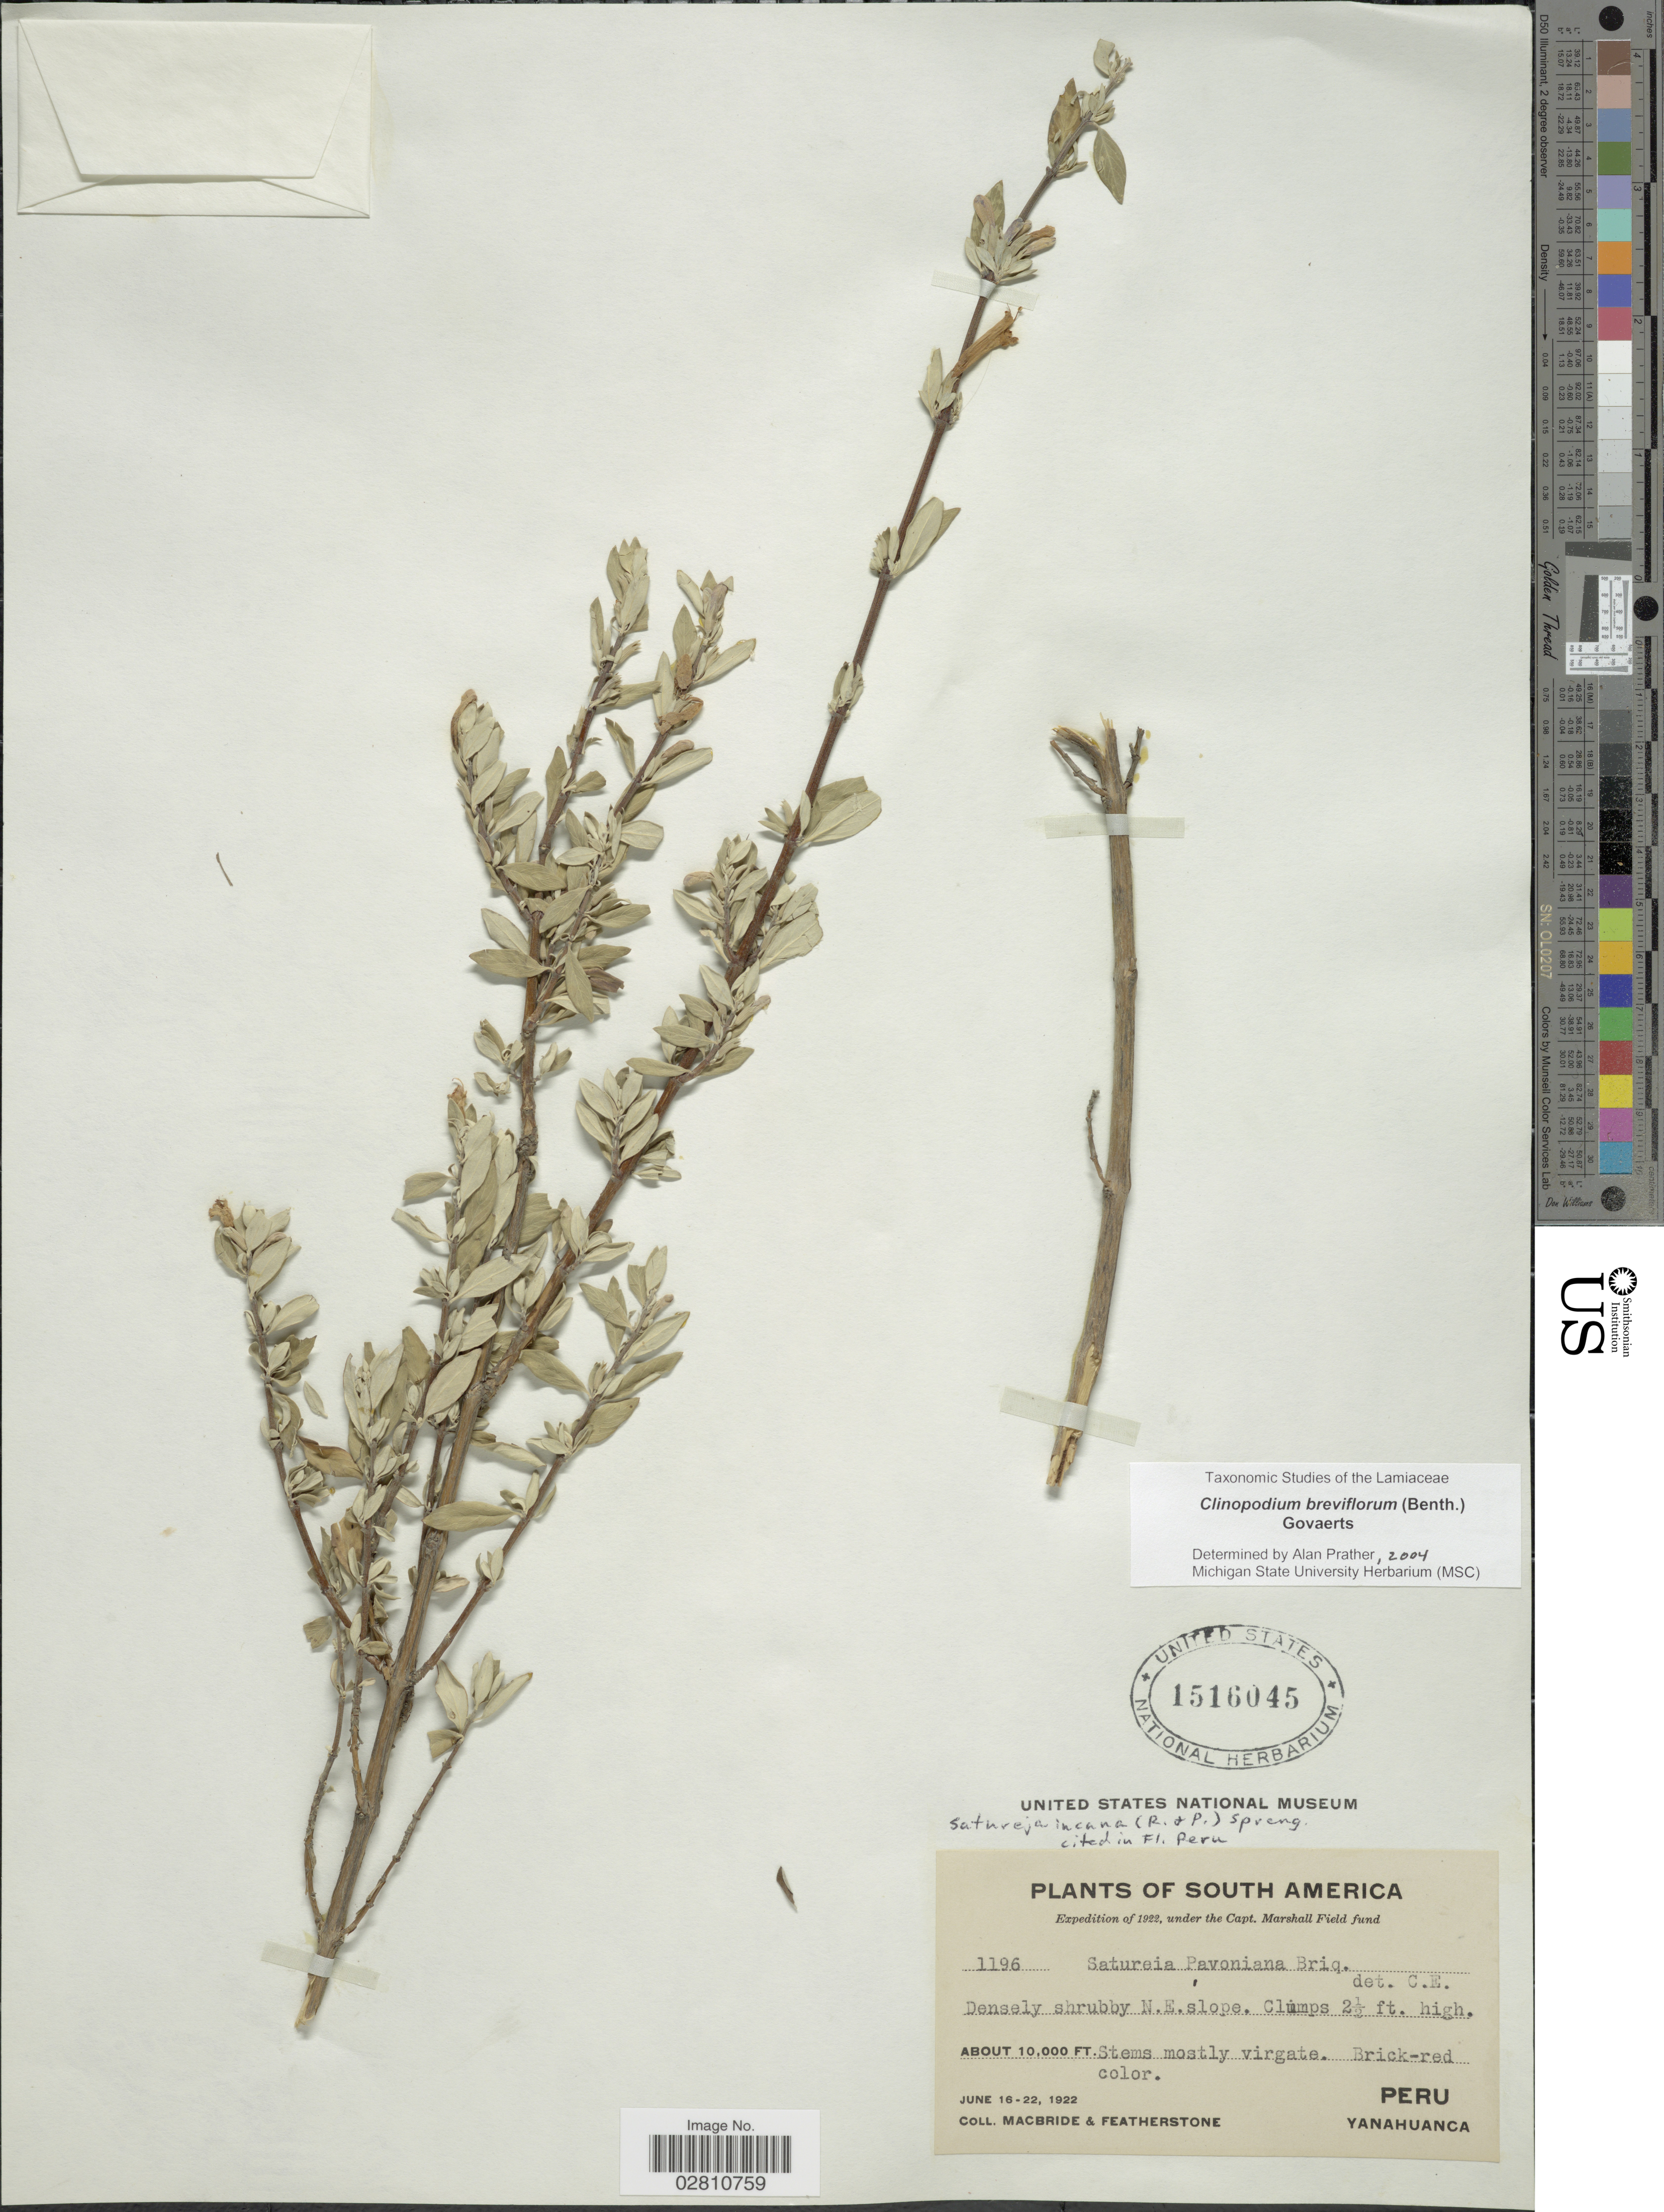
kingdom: Plantae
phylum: Tracheophyta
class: Magnoliopsida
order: Lamiales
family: Lamiaceae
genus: Clinopodium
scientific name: Clinopodium breviflorum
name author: (Benth.) Govaerts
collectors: Macbride, -- & -. Featherstone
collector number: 1196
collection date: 1922-06-16/1922-06-22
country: Peru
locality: Densely shrubby N.E. slope, Yanahuanca.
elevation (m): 3048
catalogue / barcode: US 1516045